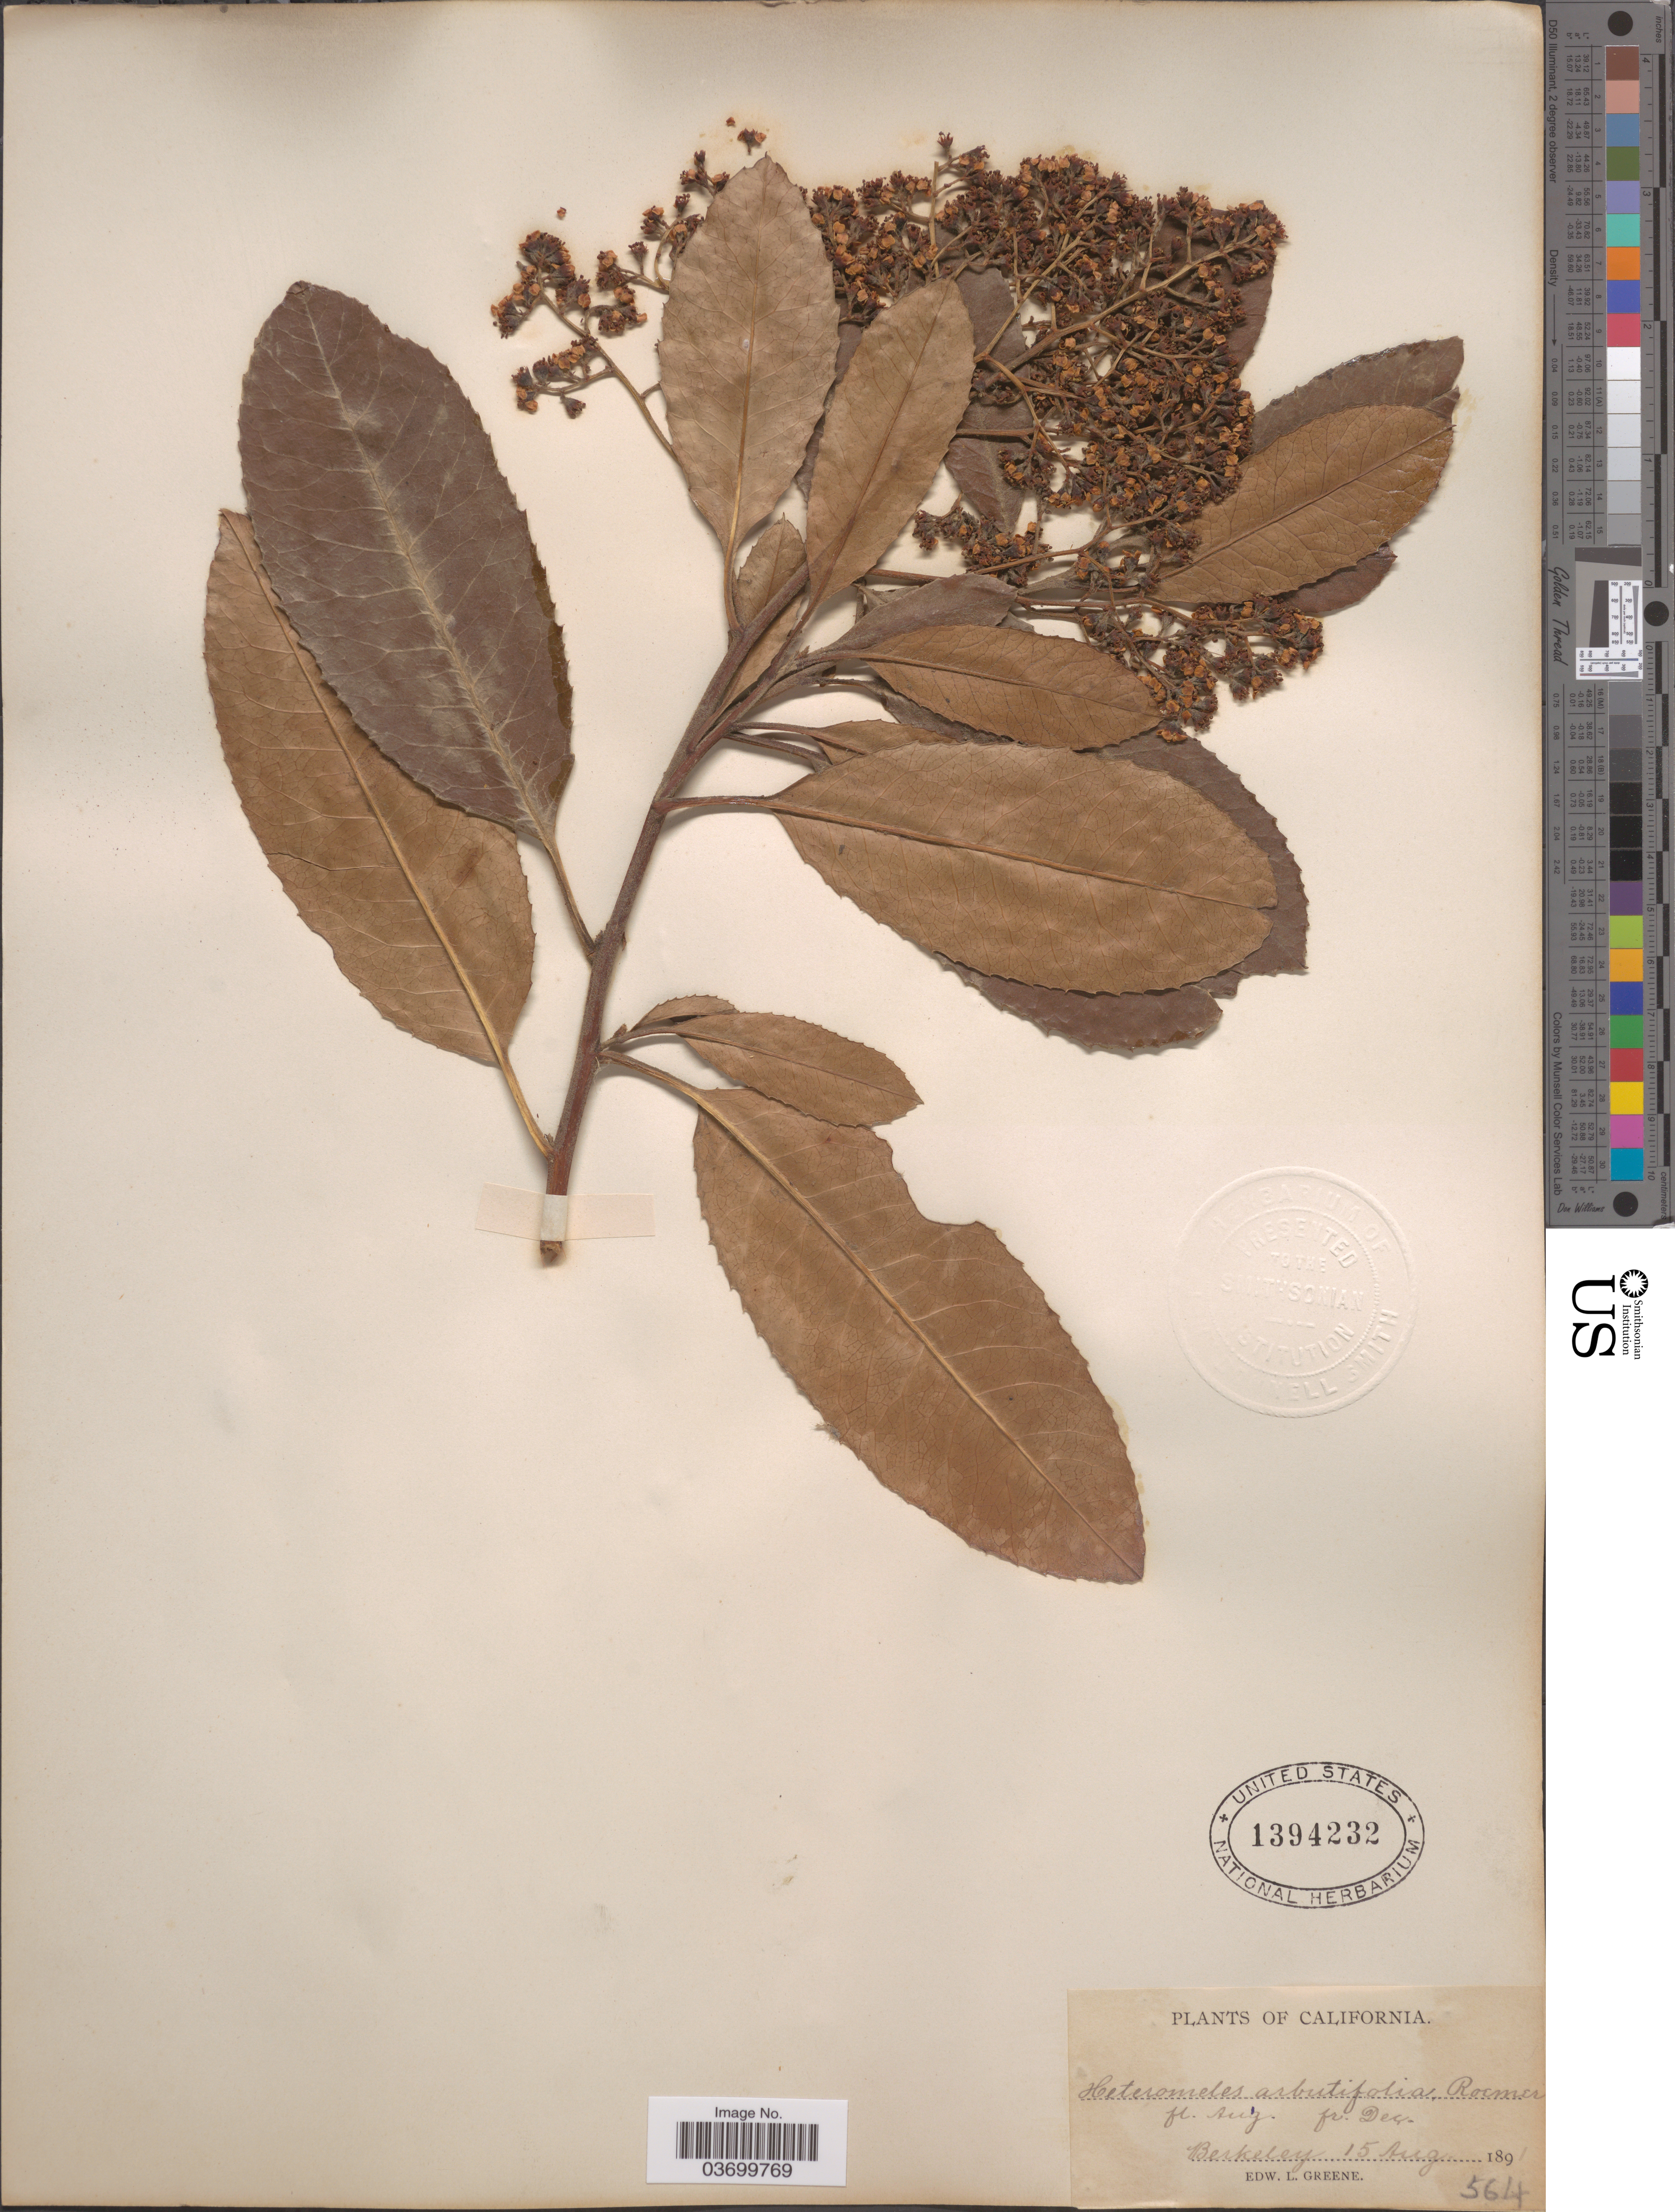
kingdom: Plantae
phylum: Tracheophyta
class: Magnoliopsida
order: Rosales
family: Rosaceae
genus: Heteromeles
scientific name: Heteromeles arbutifolia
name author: (Lindl.) Roemer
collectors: E. L. Greene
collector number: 564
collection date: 1891-08-15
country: United States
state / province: California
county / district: Alameda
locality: Berkeley.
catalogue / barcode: US 1394232